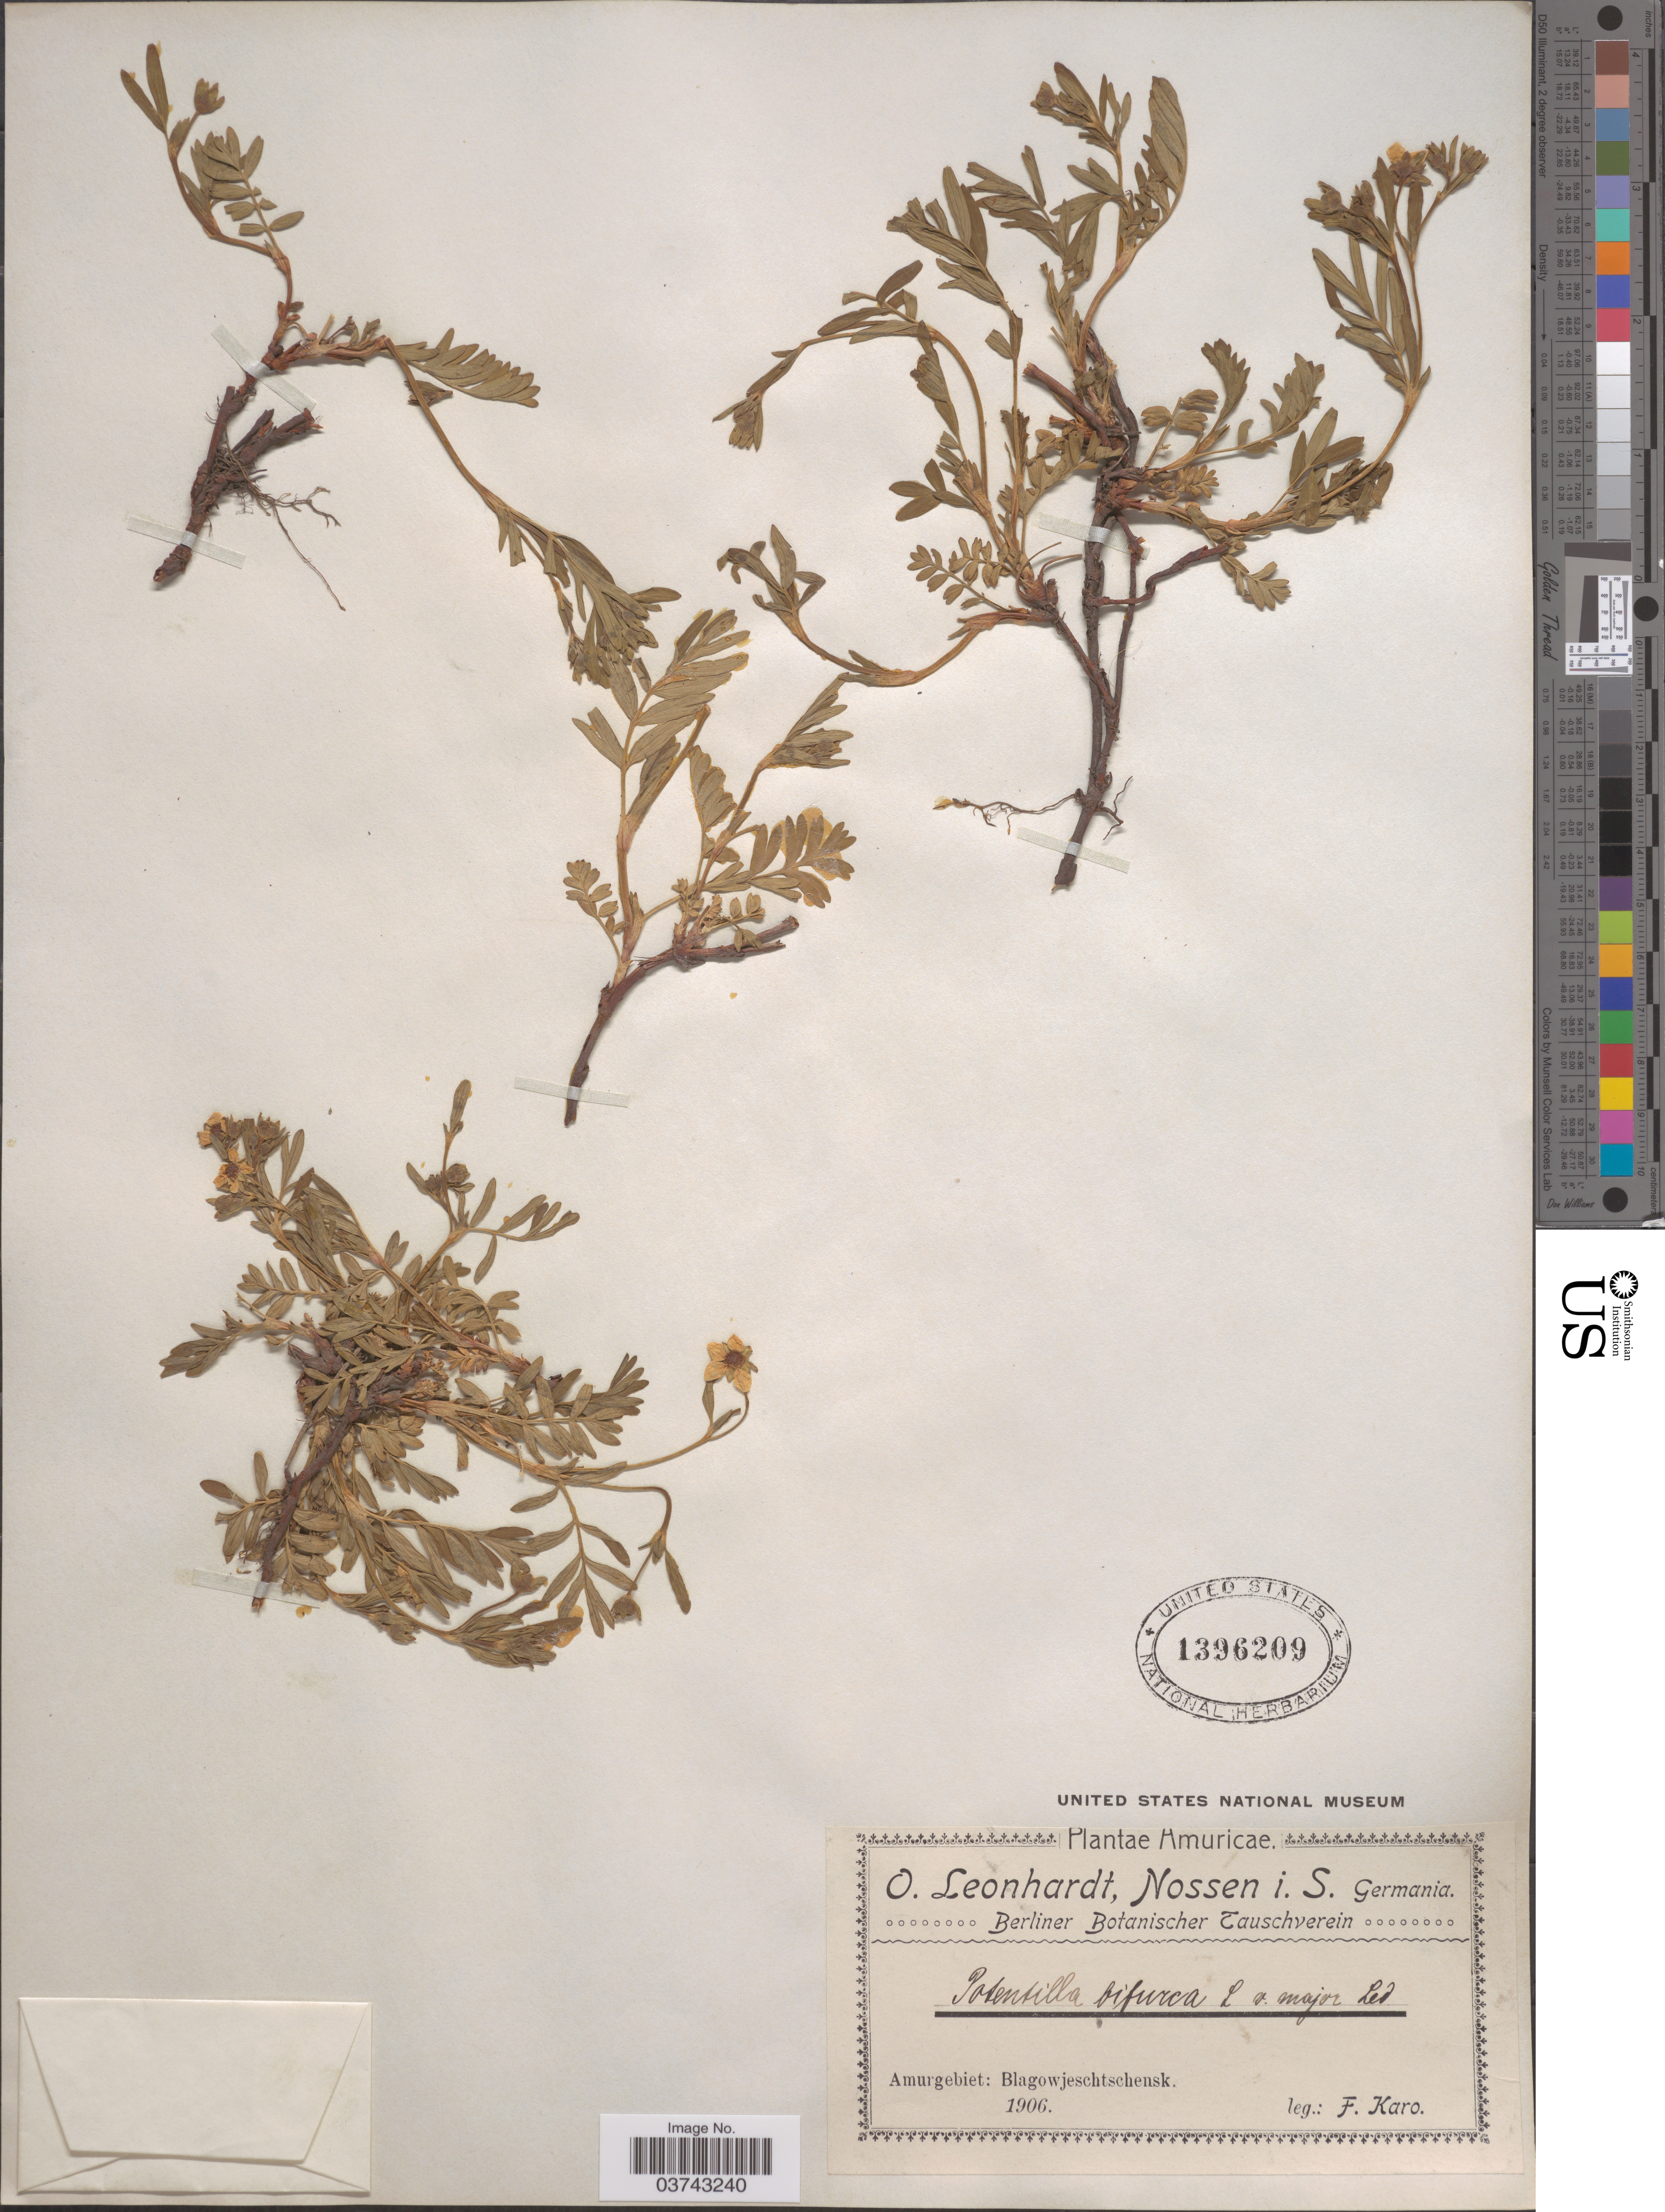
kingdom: Plantae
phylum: Tracheophyta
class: Magnoliopsida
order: Rosales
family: Rosaceae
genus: Sibbaldianthe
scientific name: Sibbaldianthe semiglabra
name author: (Juz. ex Soják) Mosyakin & Shiyan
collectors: F. Karo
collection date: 1906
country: Russian Federation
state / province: Amur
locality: Amurgebiet: Blagowjeschtschensk.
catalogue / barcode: US 1396209